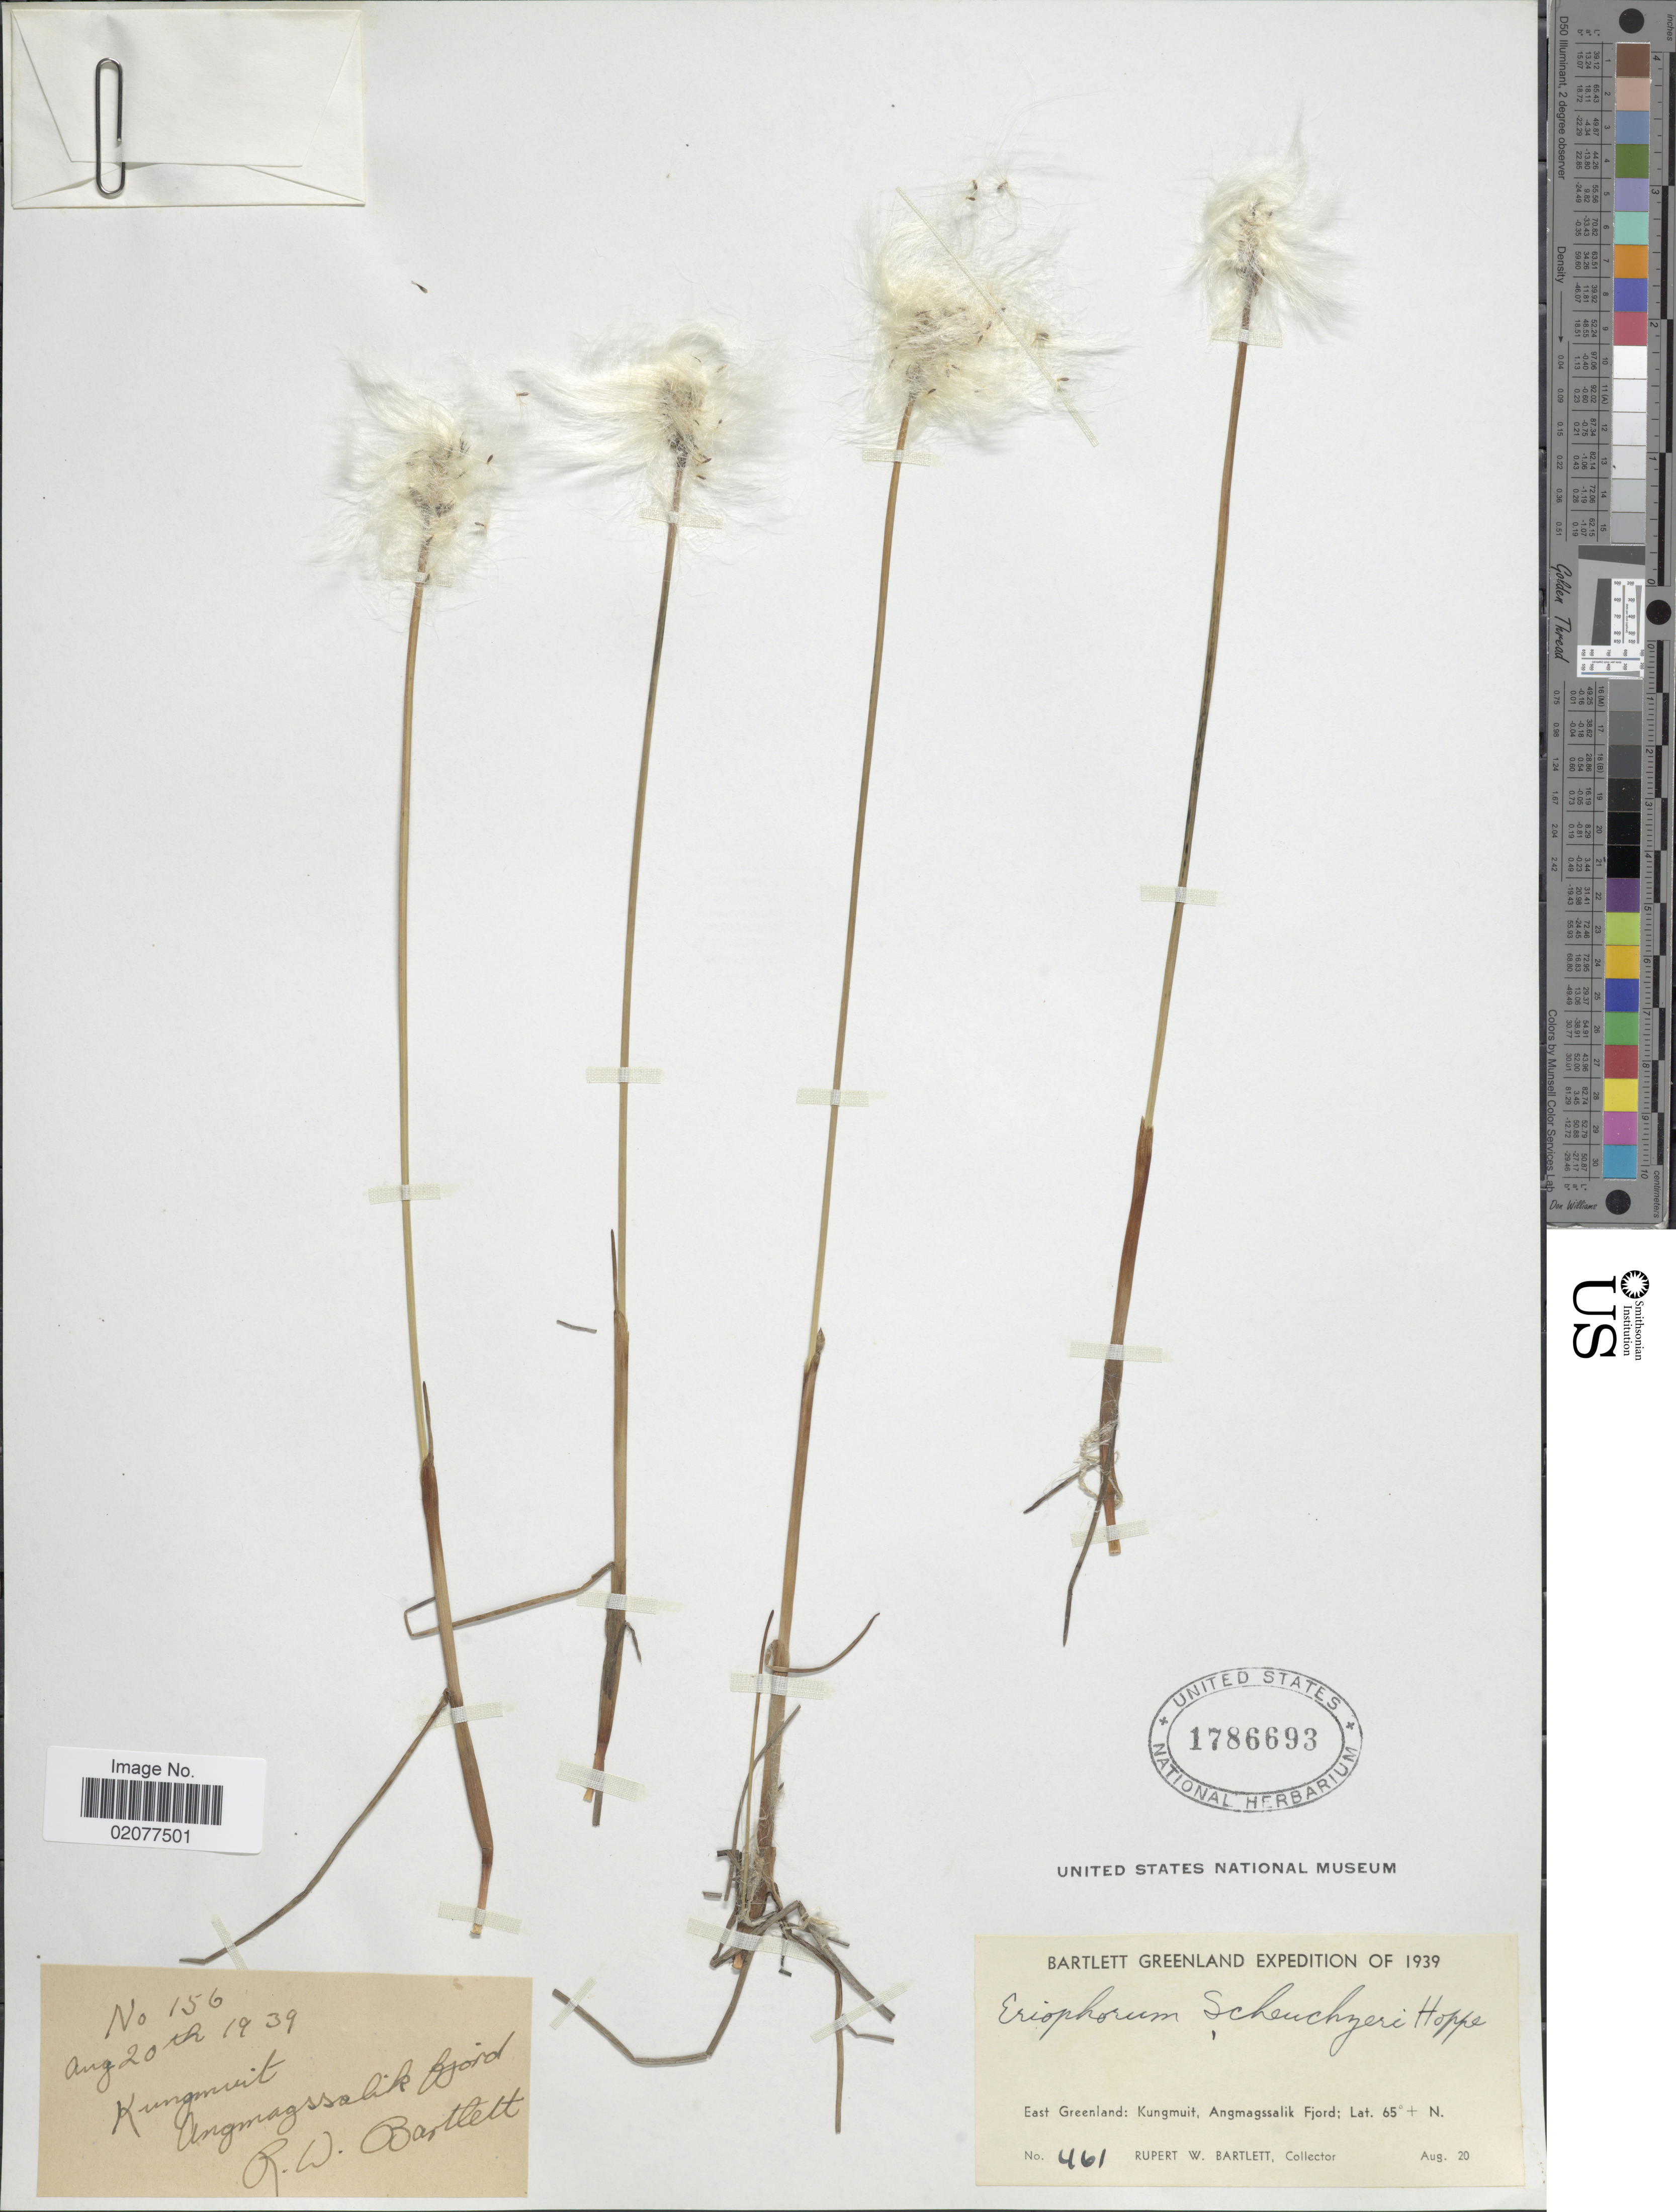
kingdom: Plantae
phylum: Tracheophyta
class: Liliopsida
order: Poales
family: Cyperaceae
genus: Eriophorum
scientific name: Eriophorum scheuchzeri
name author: Hoppe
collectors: R. W. Bartlett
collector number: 156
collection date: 1939-08-20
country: Greenland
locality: Eàst Greenland: Kungmuit, Angmagssalik, Fjord.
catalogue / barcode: US 1786693